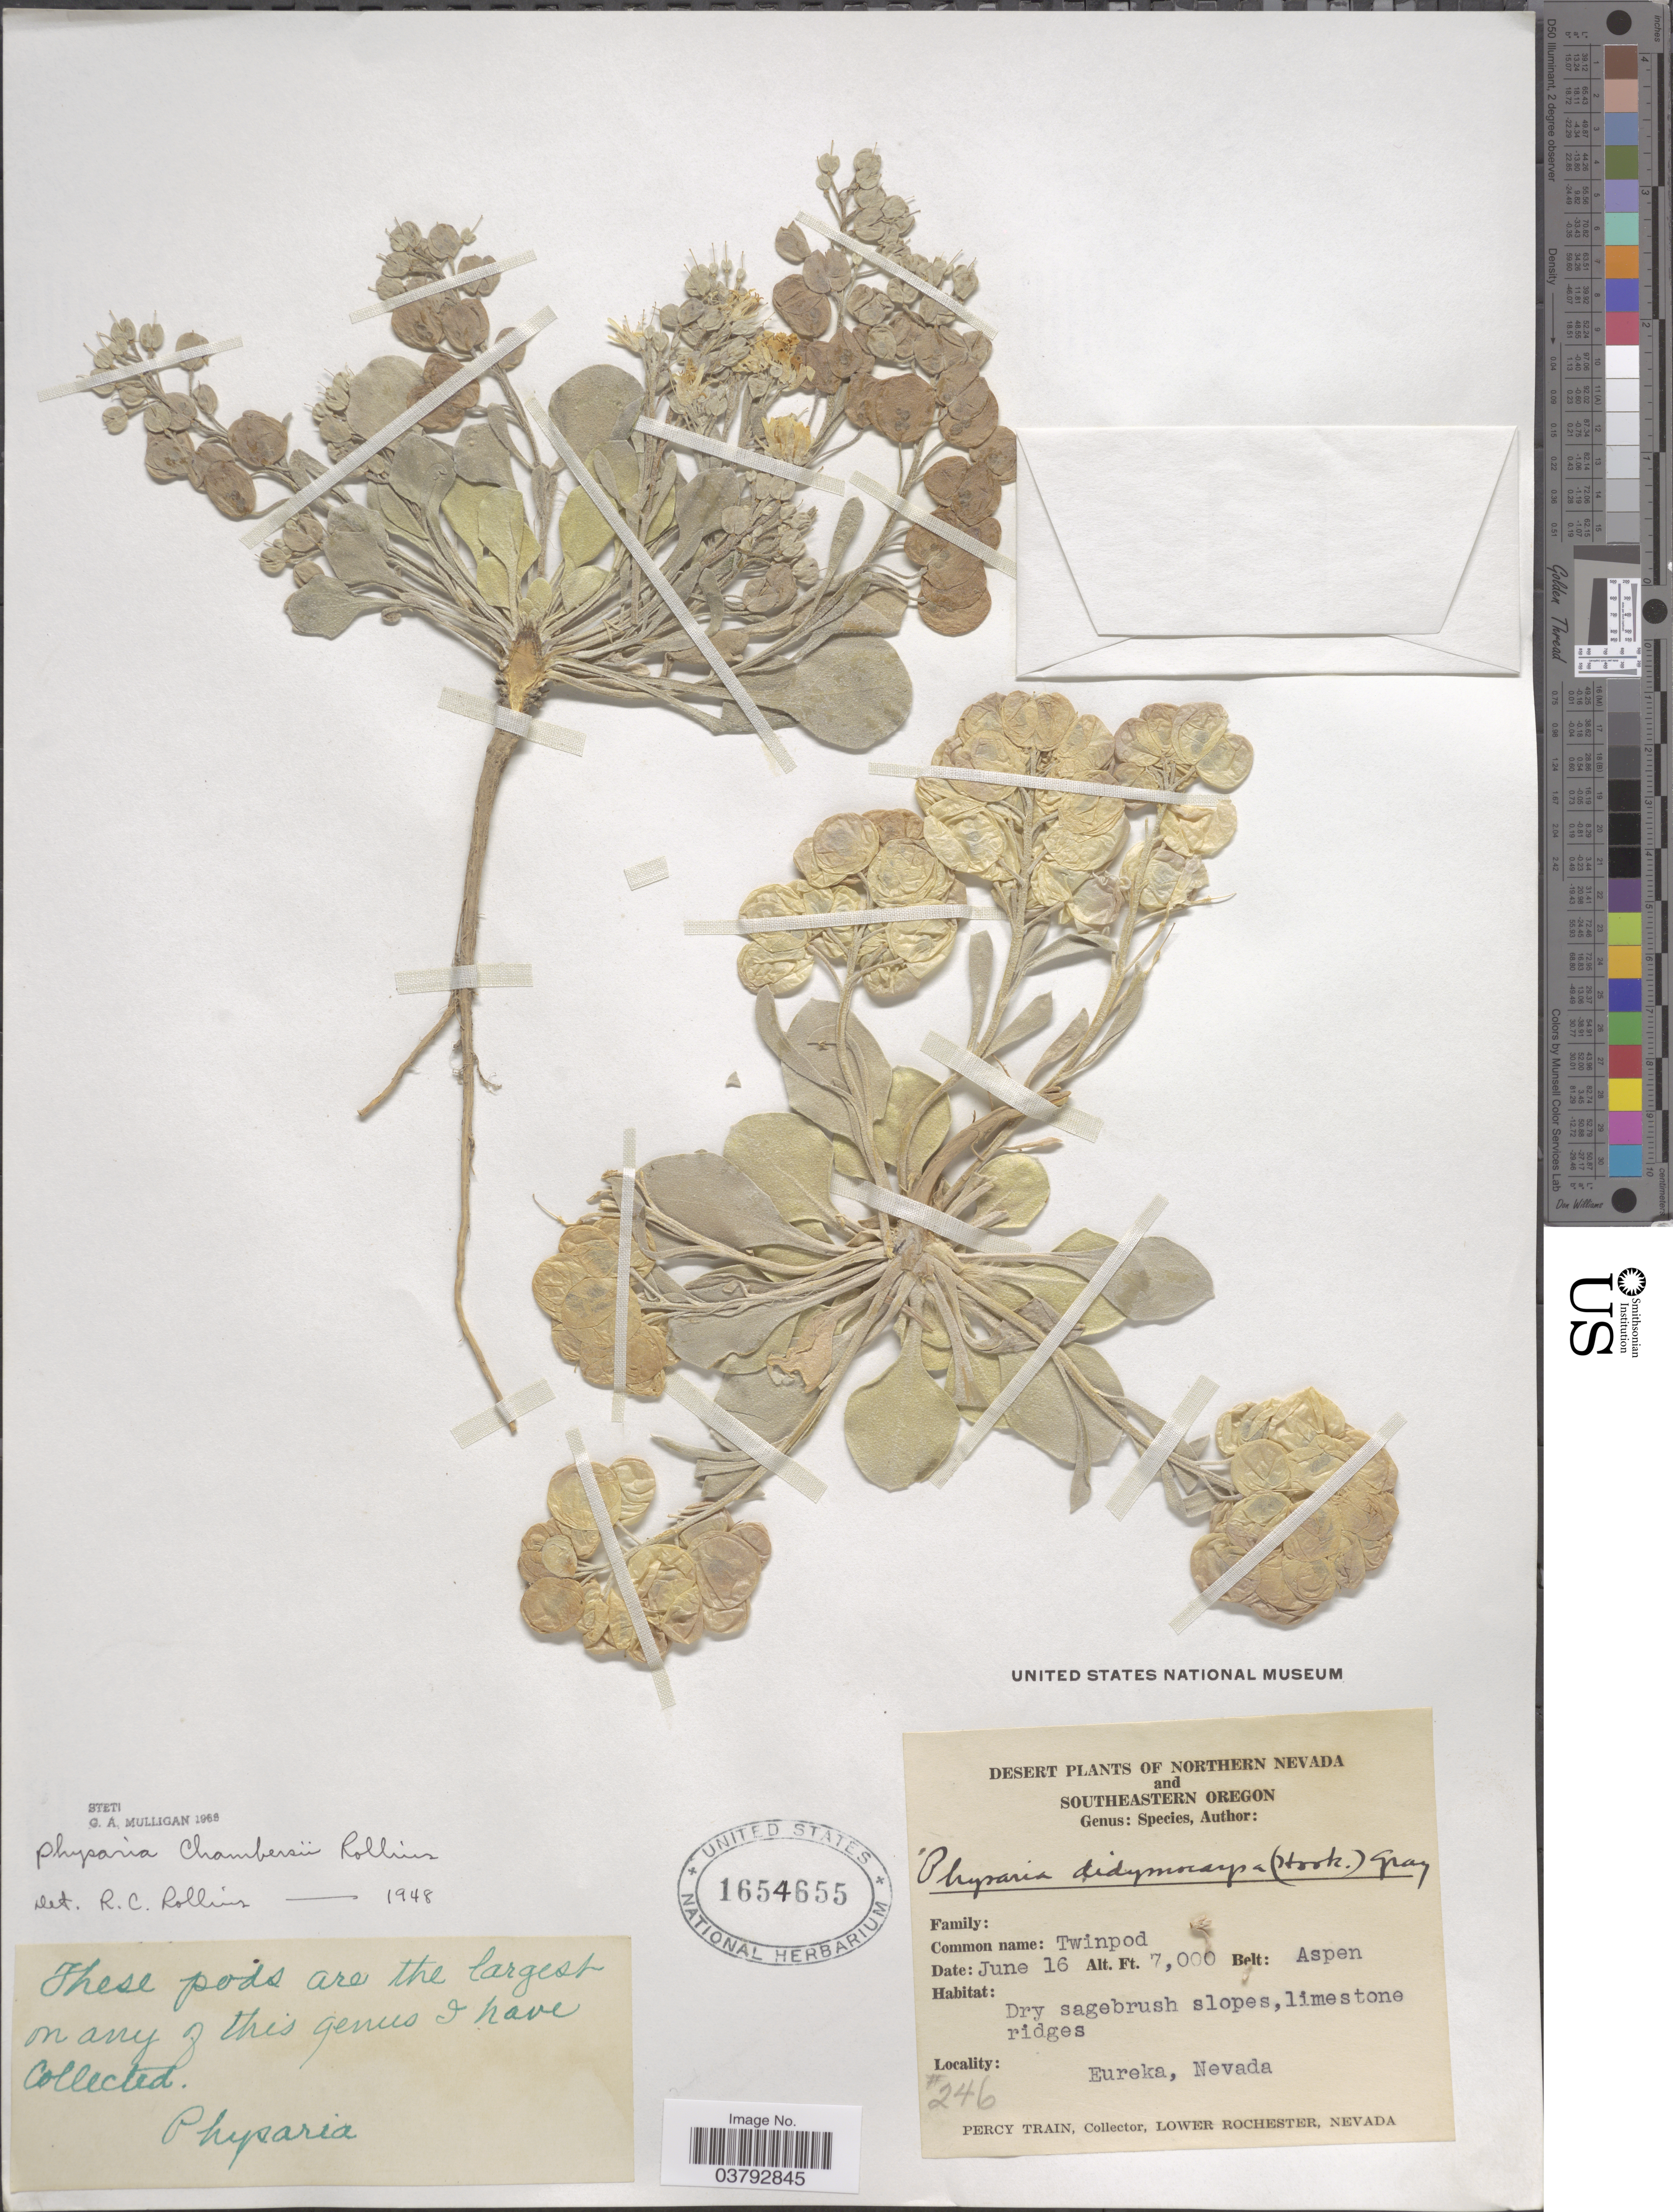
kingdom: Plantae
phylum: Tracheophyta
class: Magnoliopsida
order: Brassicales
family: Brassicaceae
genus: Physaria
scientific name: Physaria chambersii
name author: Rollins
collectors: P. Train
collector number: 246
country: United States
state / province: Nevada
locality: Northern Nevada. Eureka.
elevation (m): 2134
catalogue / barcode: US 1654655